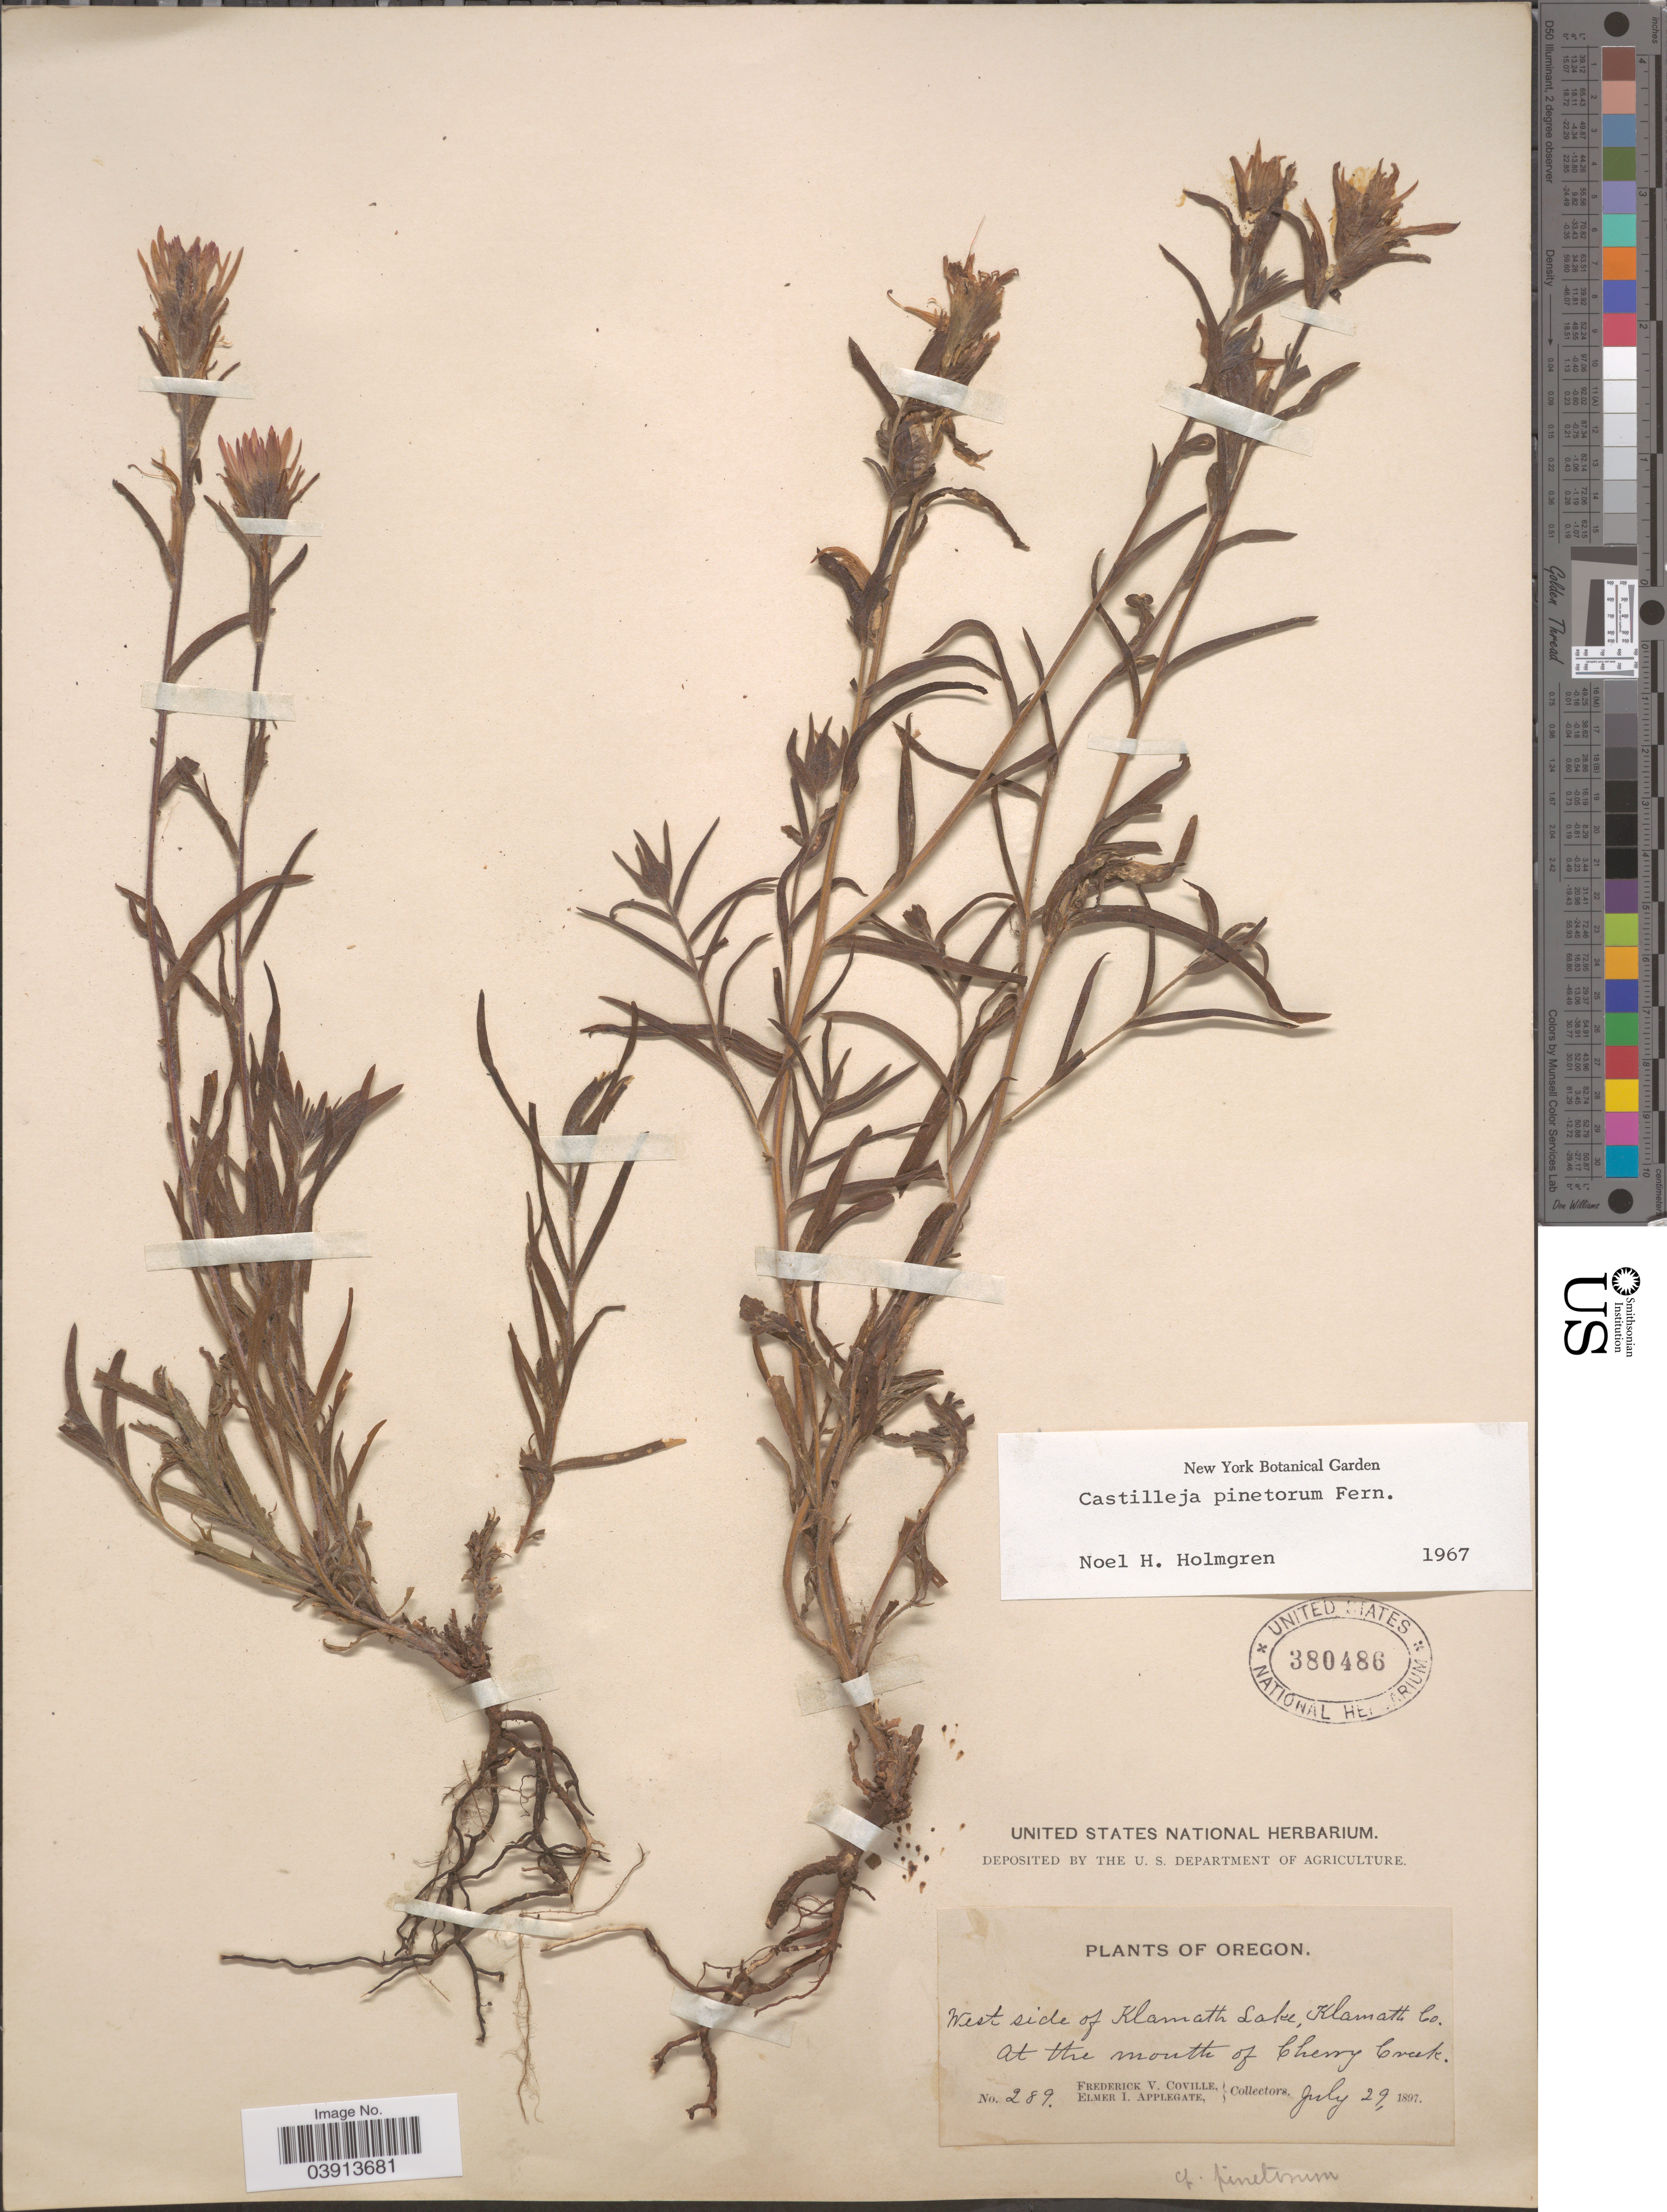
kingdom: Plantae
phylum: Tracheophyta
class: Magnoliopsida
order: Lamiales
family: Orobanchaceae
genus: Castilleja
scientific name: Castilleja pinetorum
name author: Fernald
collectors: F. V. Coville & E. I. Applegate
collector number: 289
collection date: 1897-07-29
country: United States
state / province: Oregon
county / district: Klamath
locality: West side of Klamath Lake, Klamath Co. At the mouth of Cherry Creek.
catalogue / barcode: US 380486